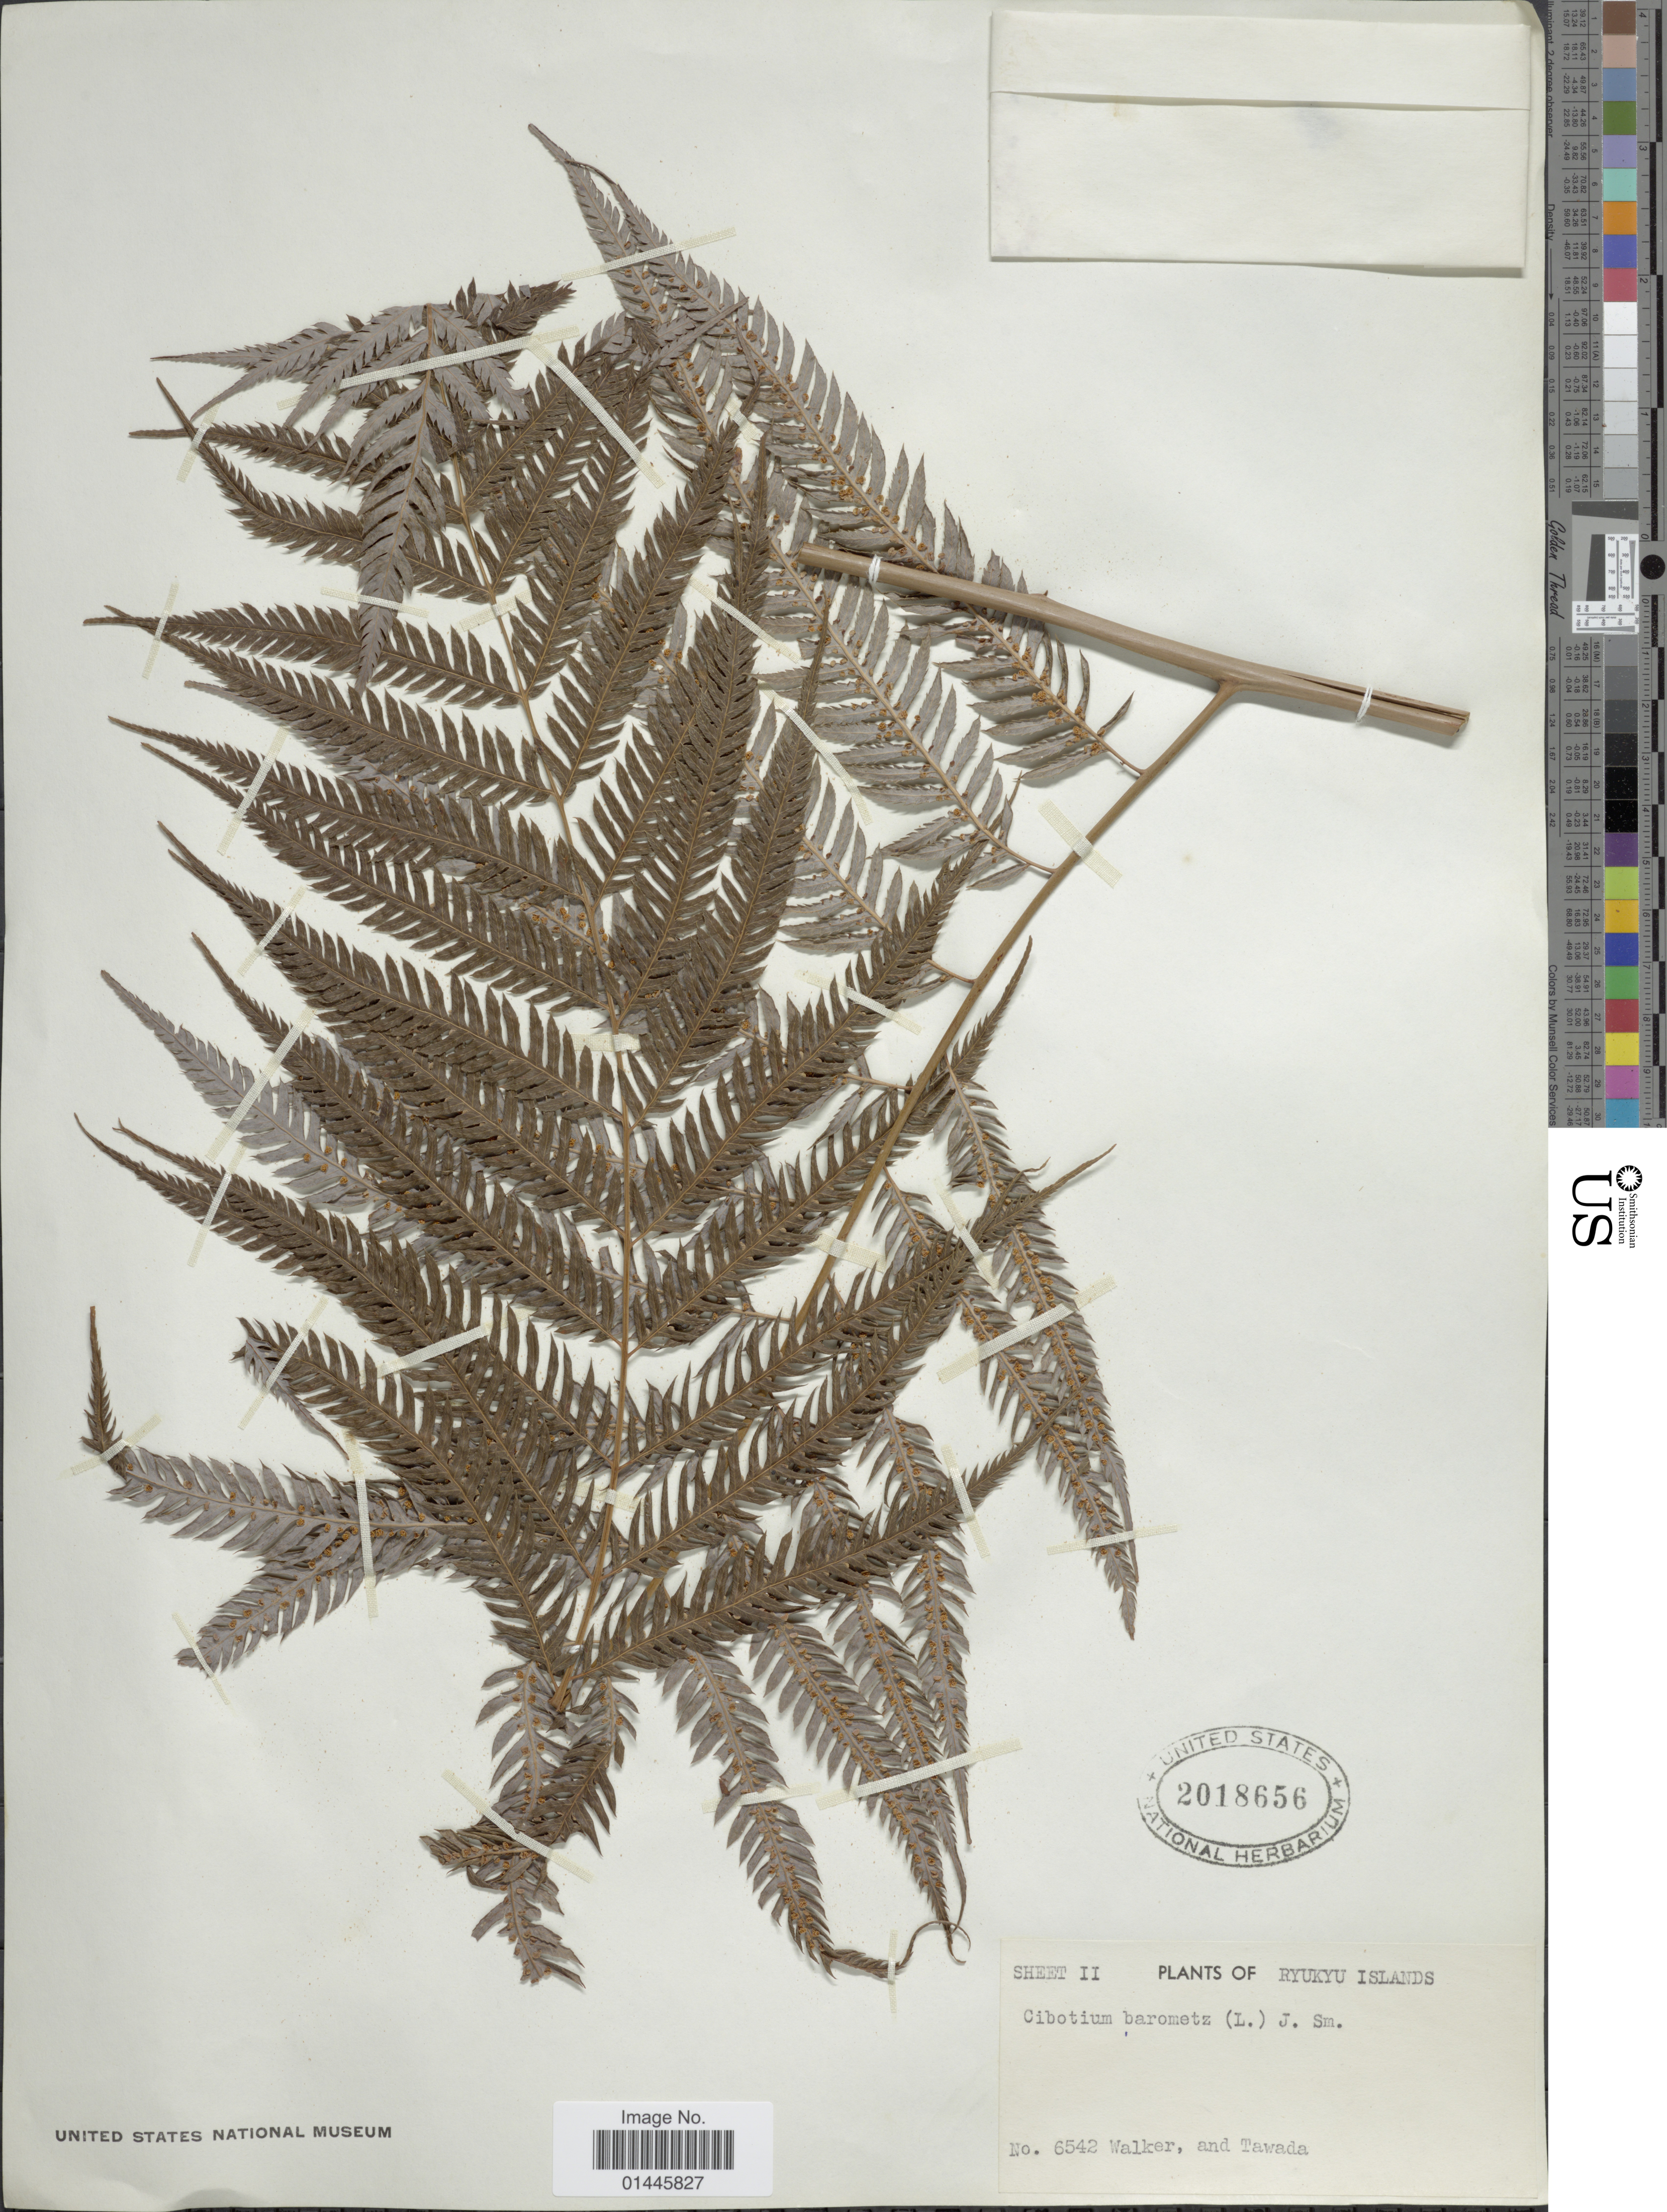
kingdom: Plantae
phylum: Tracheophyta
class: Polypodiopsida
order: Cyatheales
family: Cibotiaceae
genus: Cibotium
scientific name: Cibotium barometz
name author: (L.) J. Sm.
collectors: E. H. Walker & S. Tawada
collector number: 6542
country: Japan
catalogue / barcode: US 2018656